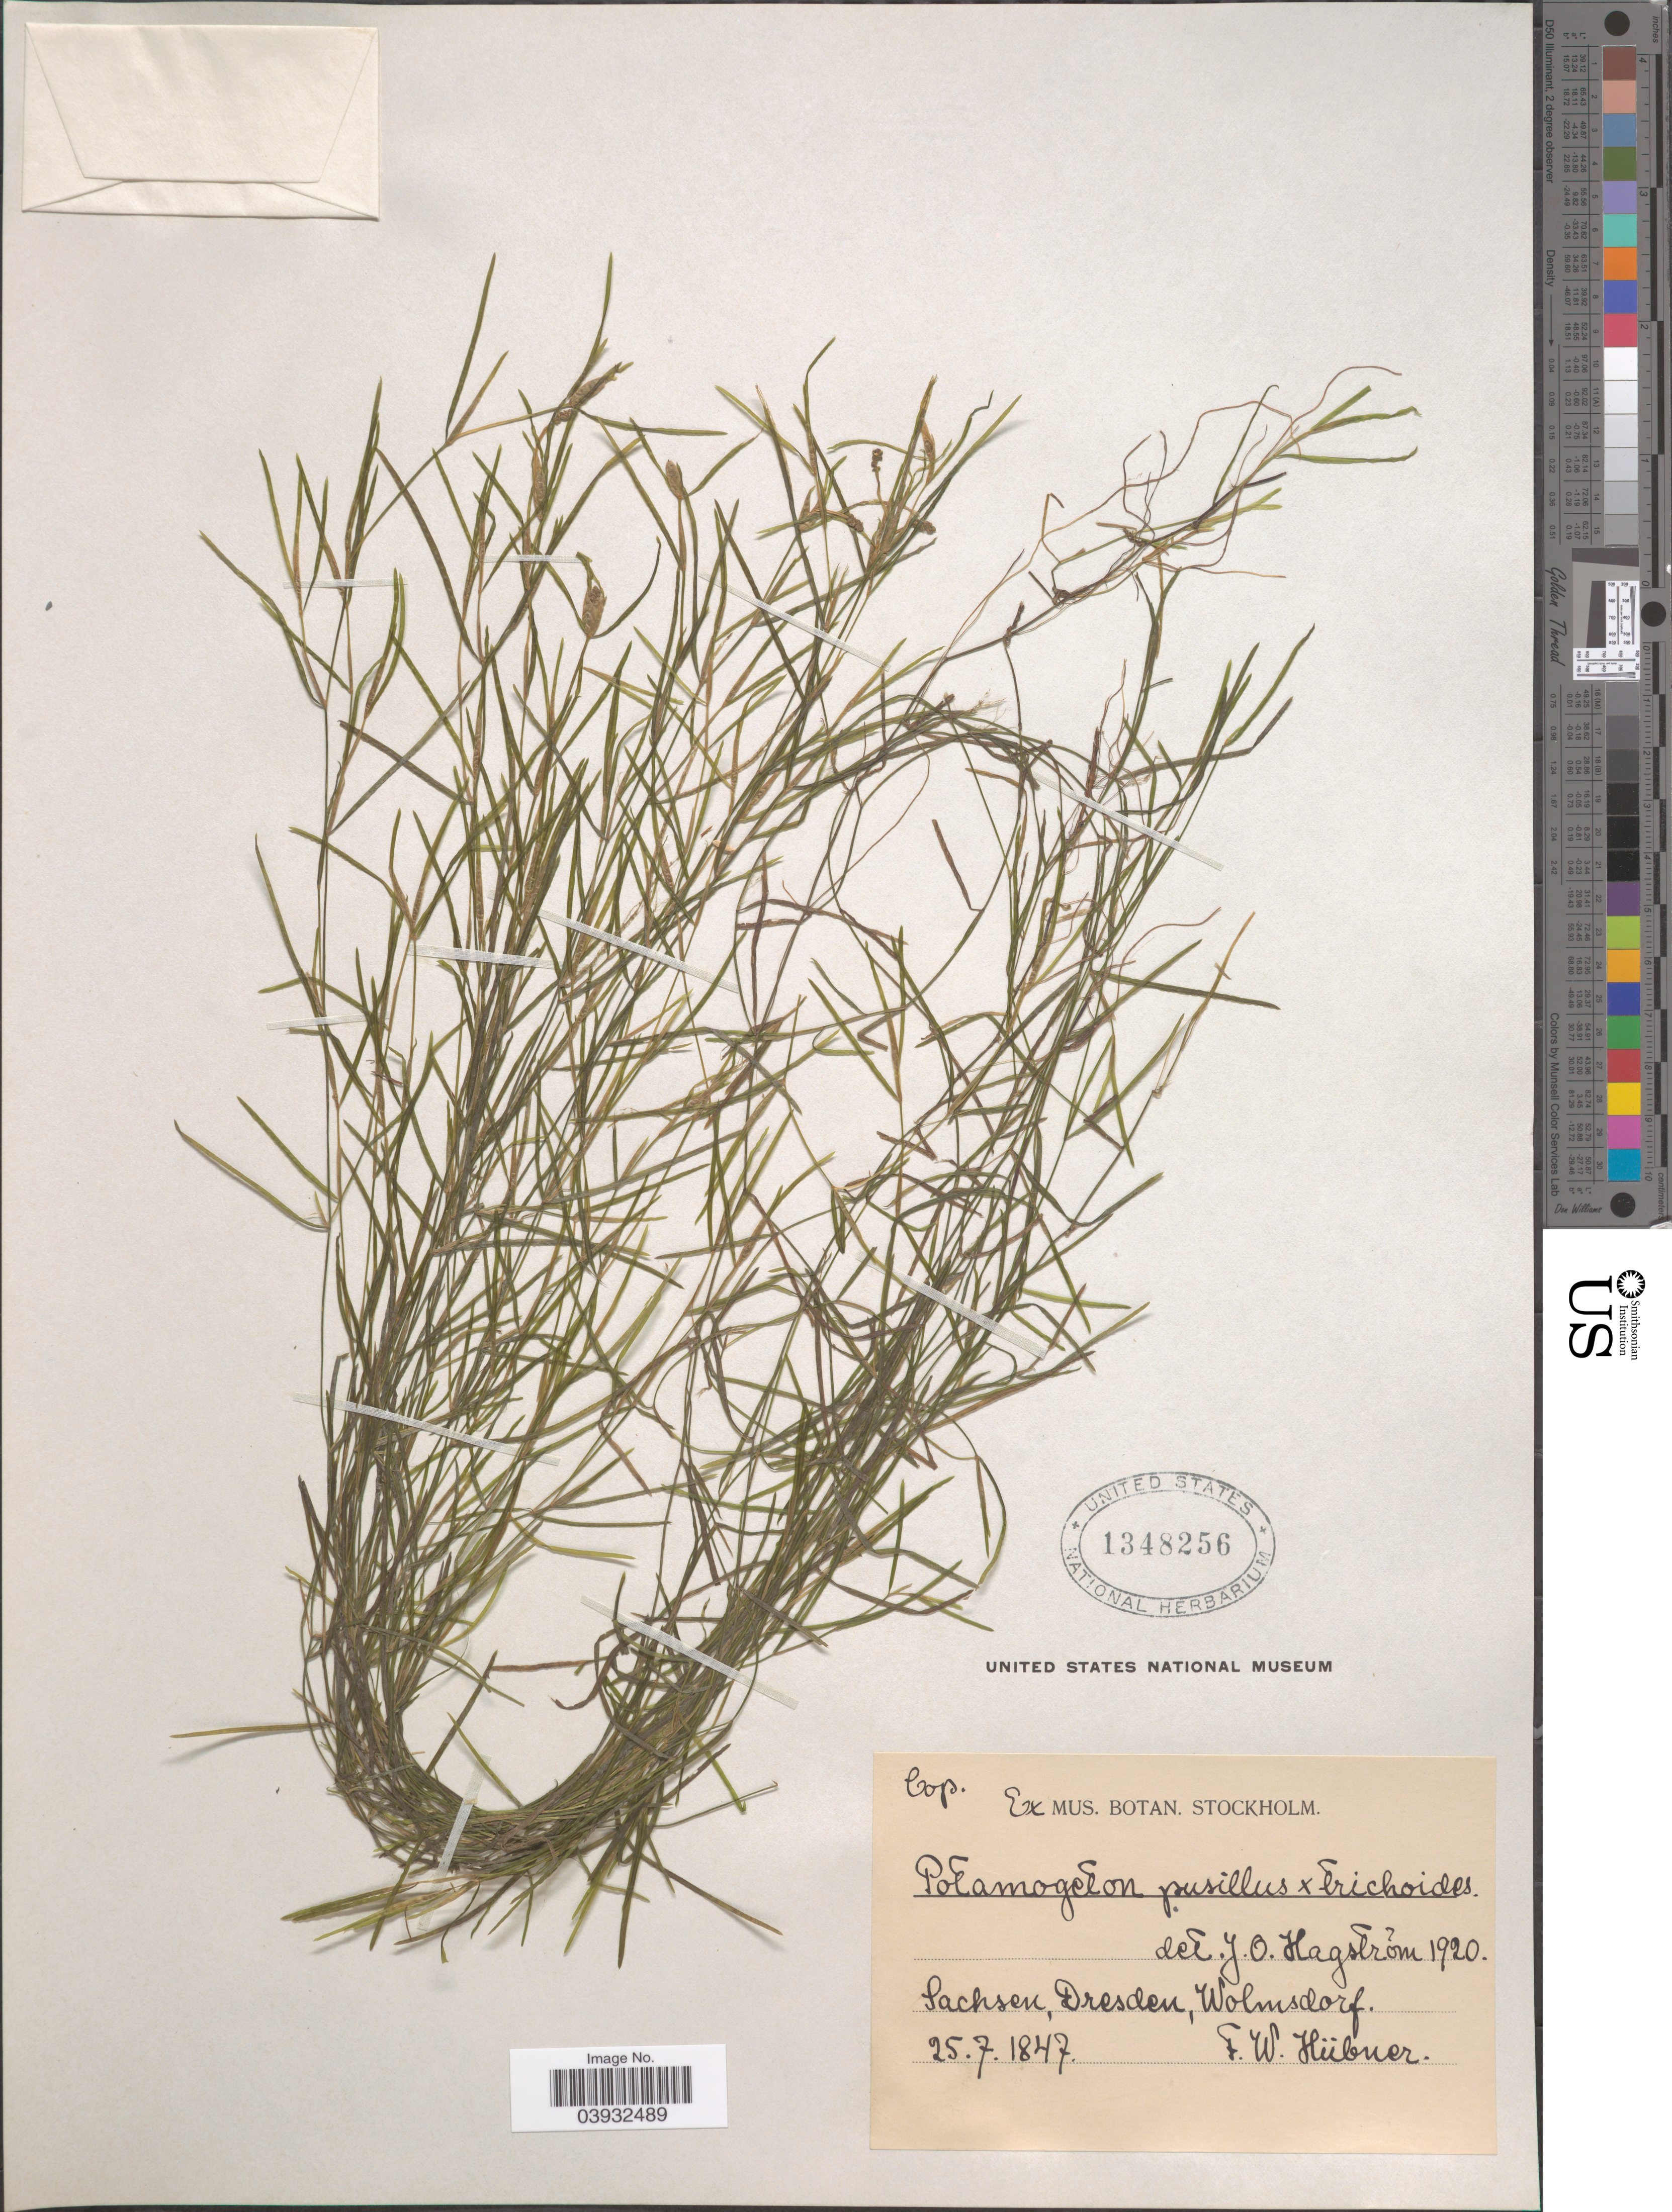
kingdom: Plantae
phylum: Tracheophyta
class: Liliopsida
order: Alismatales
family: Potamogetonaceae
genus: Potamogeton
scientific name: Potamogeton pusillus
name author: L.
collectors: F. Hübner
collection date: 1847-07-25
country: Germany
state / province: Sachsen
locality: Dresden, Wolmsdorf.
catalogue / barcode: US 1348256